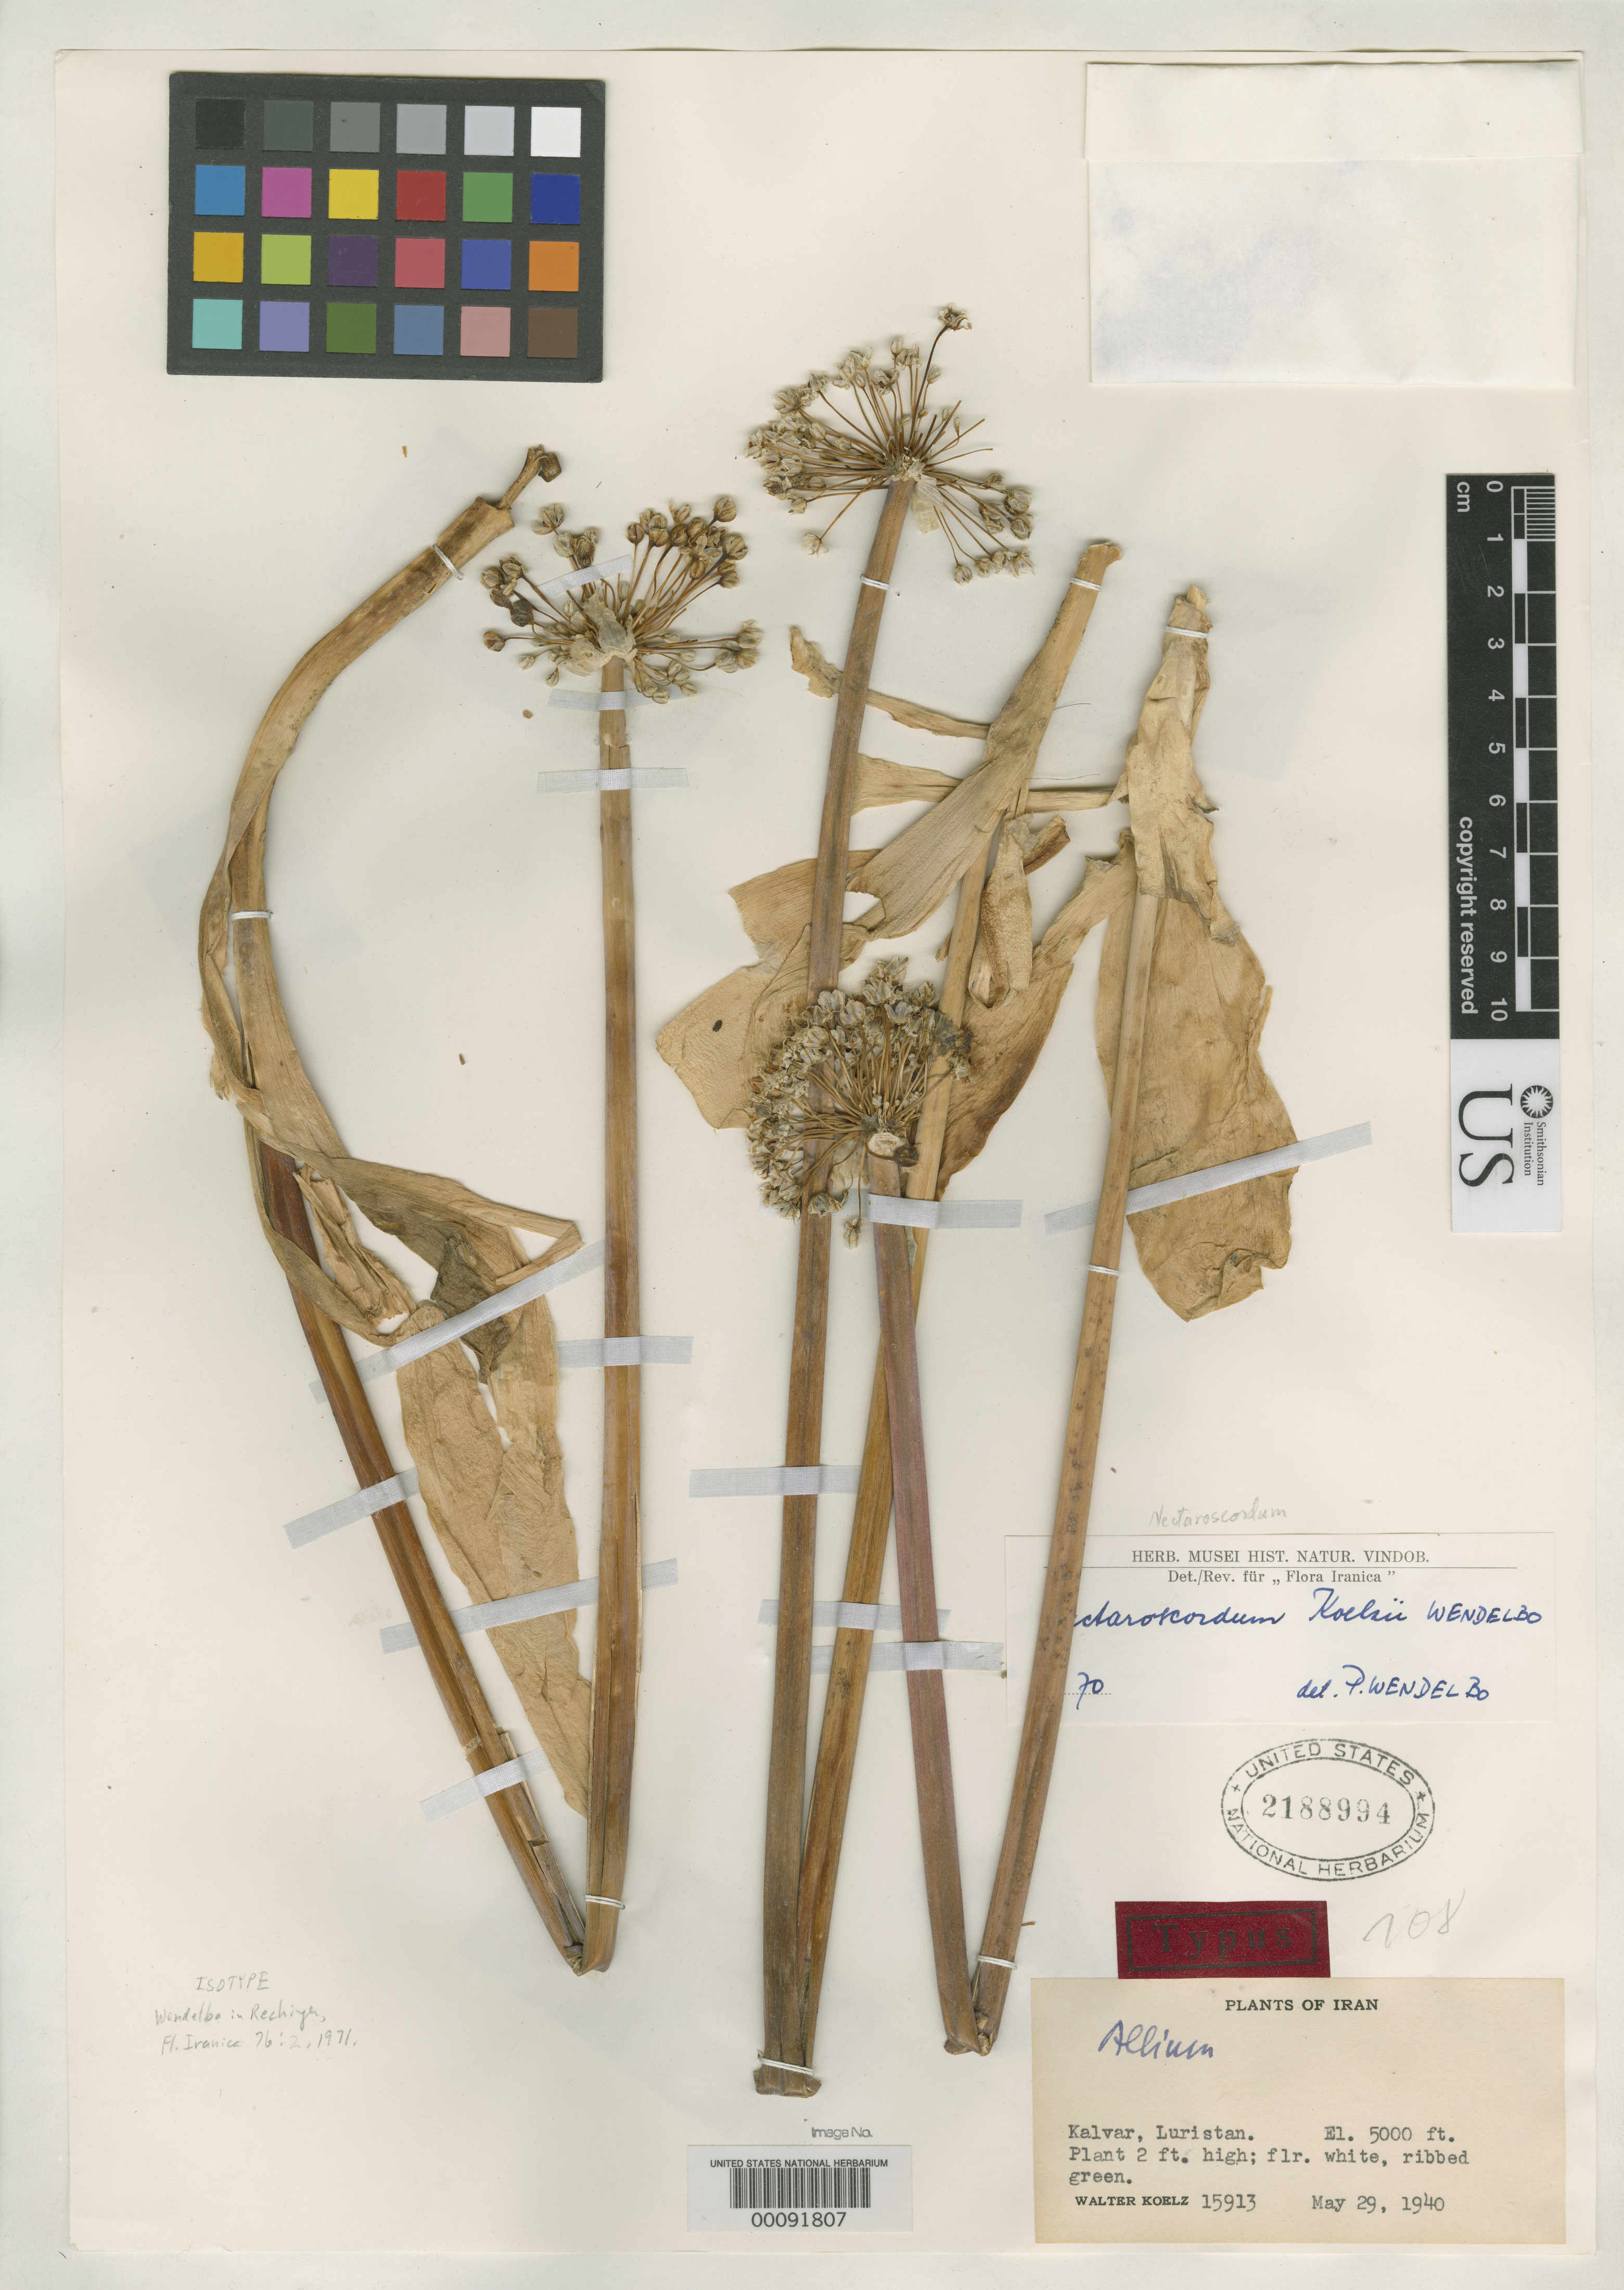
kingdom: Plantae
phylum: Tracheophyta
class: Liliopsida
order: Asparagales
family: Amaryllidaceae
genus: Nectaroscordum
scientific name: Nectaroscordum koelzii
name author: Wendelbo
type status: Isotype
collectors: W. N. Koelz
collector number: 15913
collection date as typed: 29 May 1940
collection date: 1940-05-29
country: Iran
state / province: Lorestan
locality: Kalvar.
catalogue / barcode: US 2188994